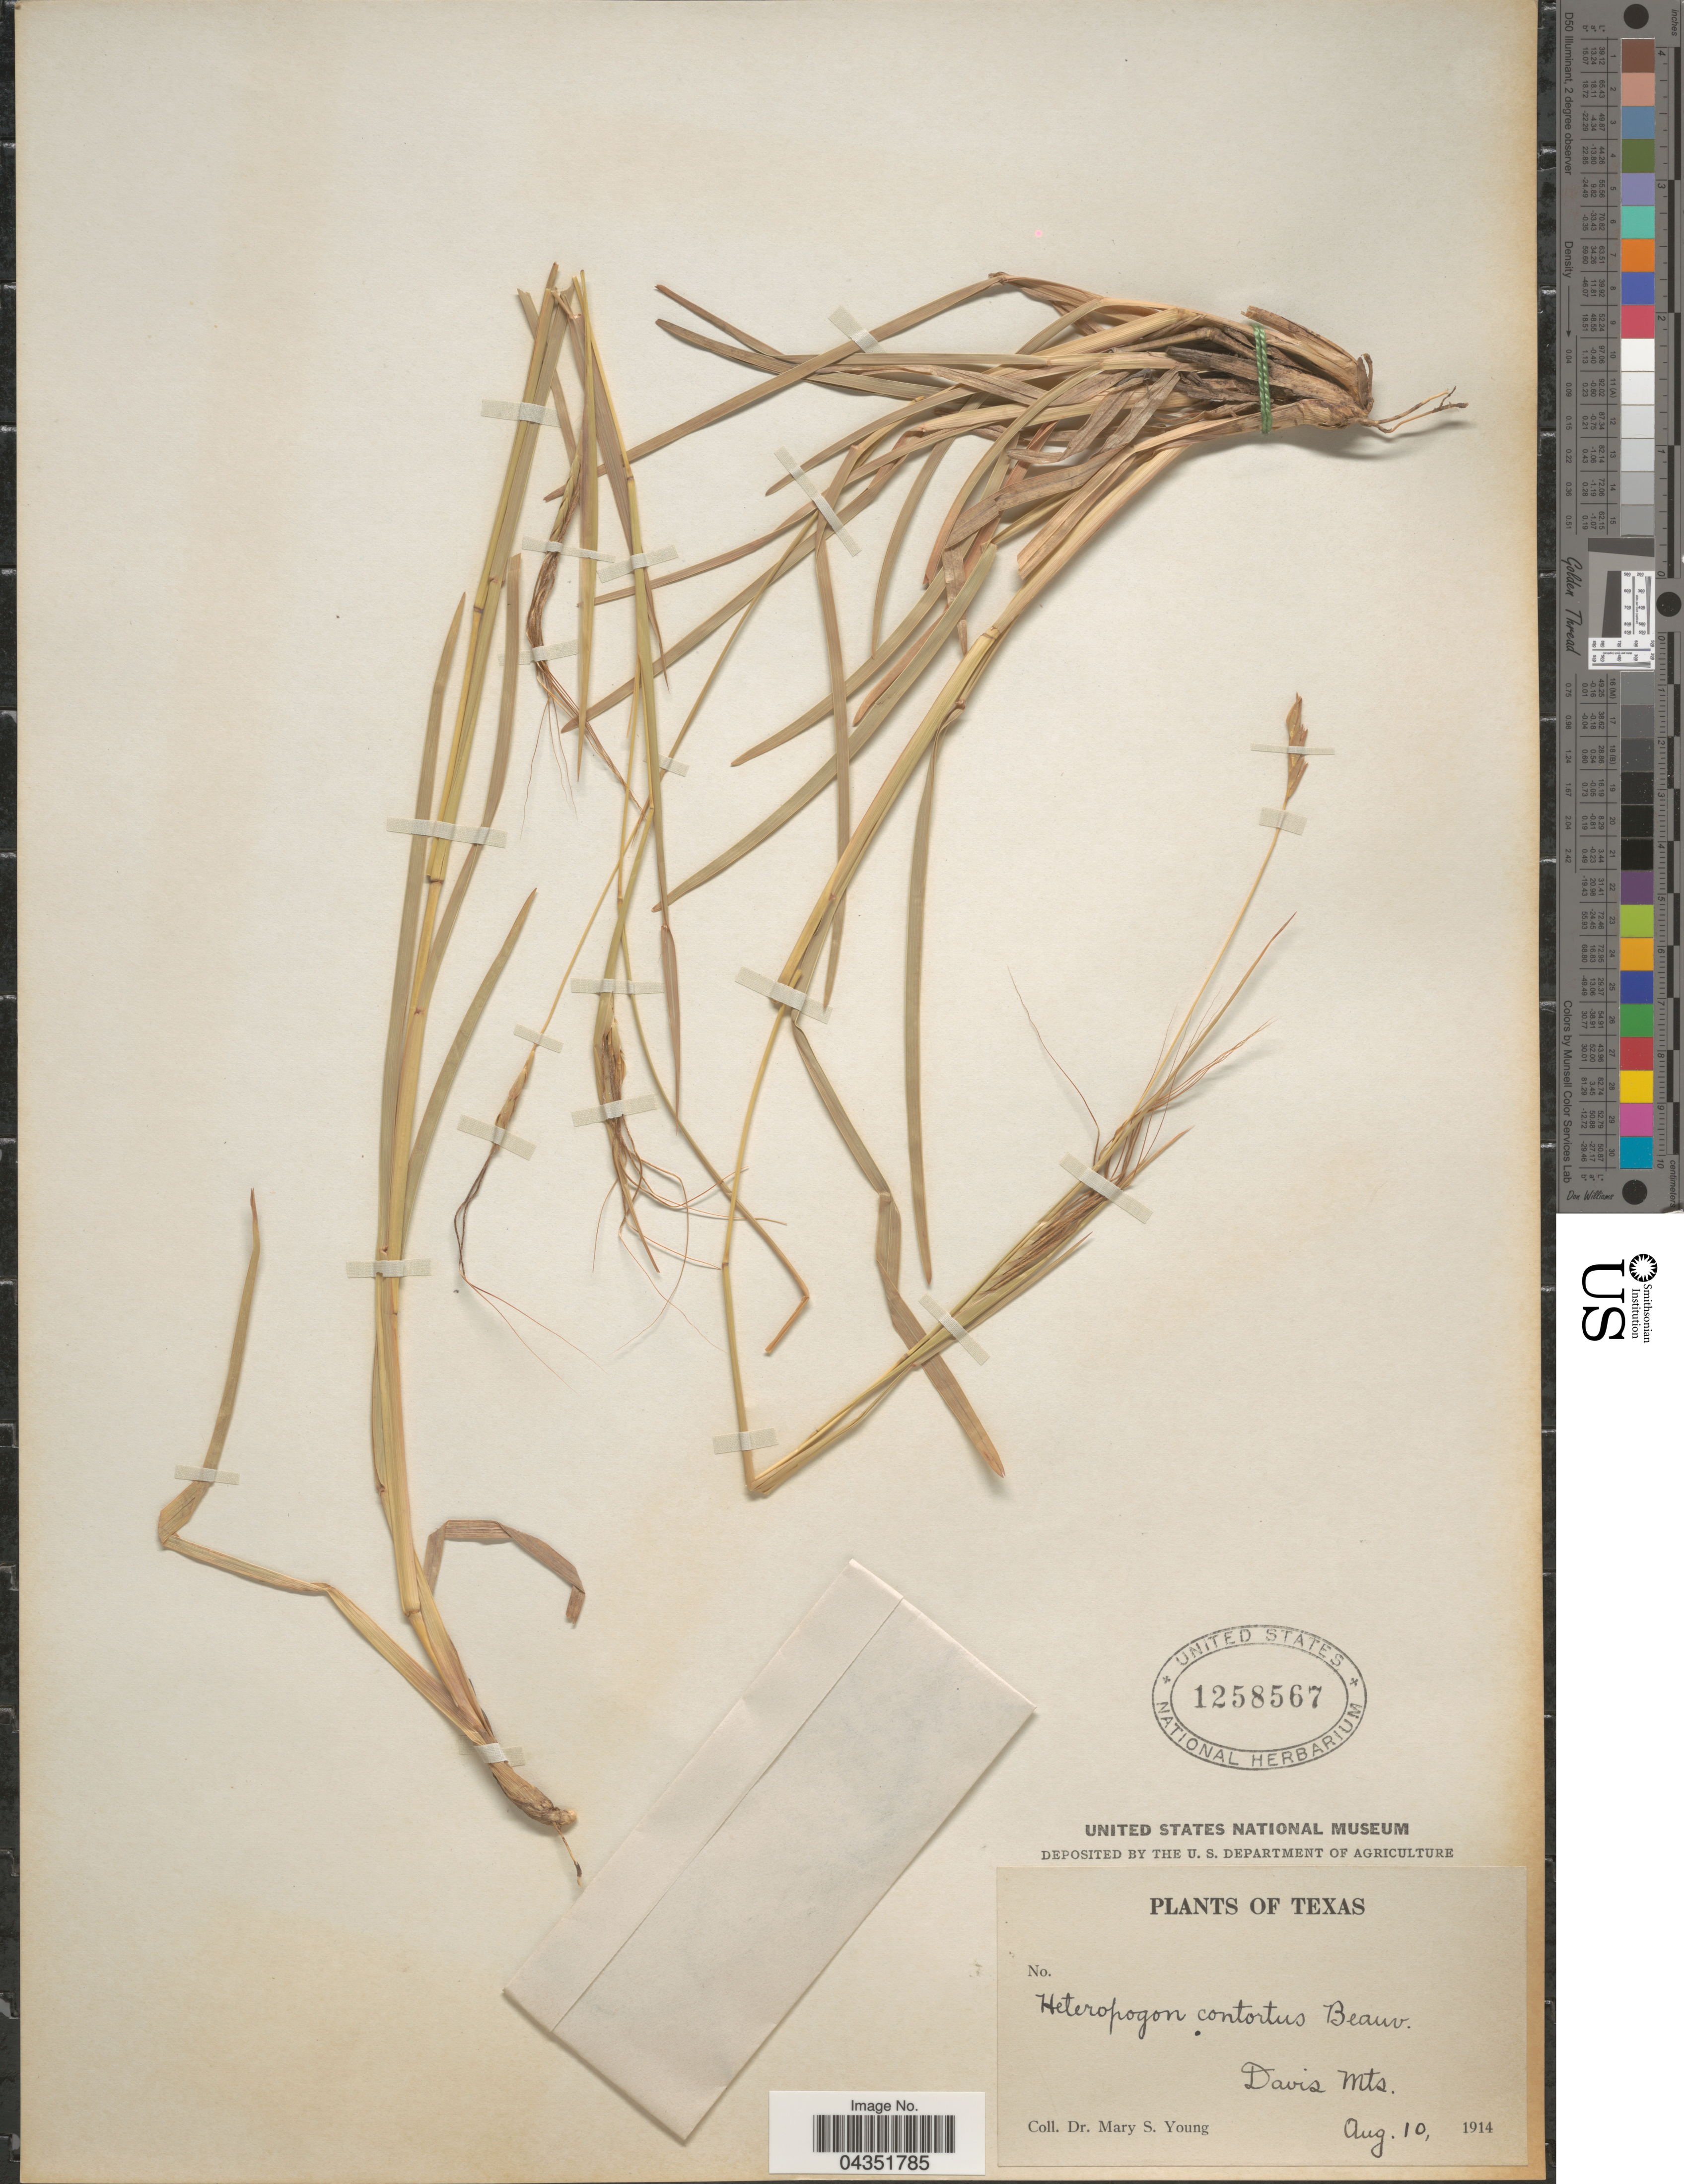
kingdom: Plantae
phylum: Tracheophyta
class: Liliopsida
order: Poales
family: Poaceae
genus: Heteropogon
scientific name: Heteropogon contortus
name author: (L.) P. Beauv. ex Roem. & Schult.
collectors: M. Young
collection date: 1914-08-10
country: United States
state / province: Texas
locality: Davis Mts.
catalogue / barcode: US 1258567